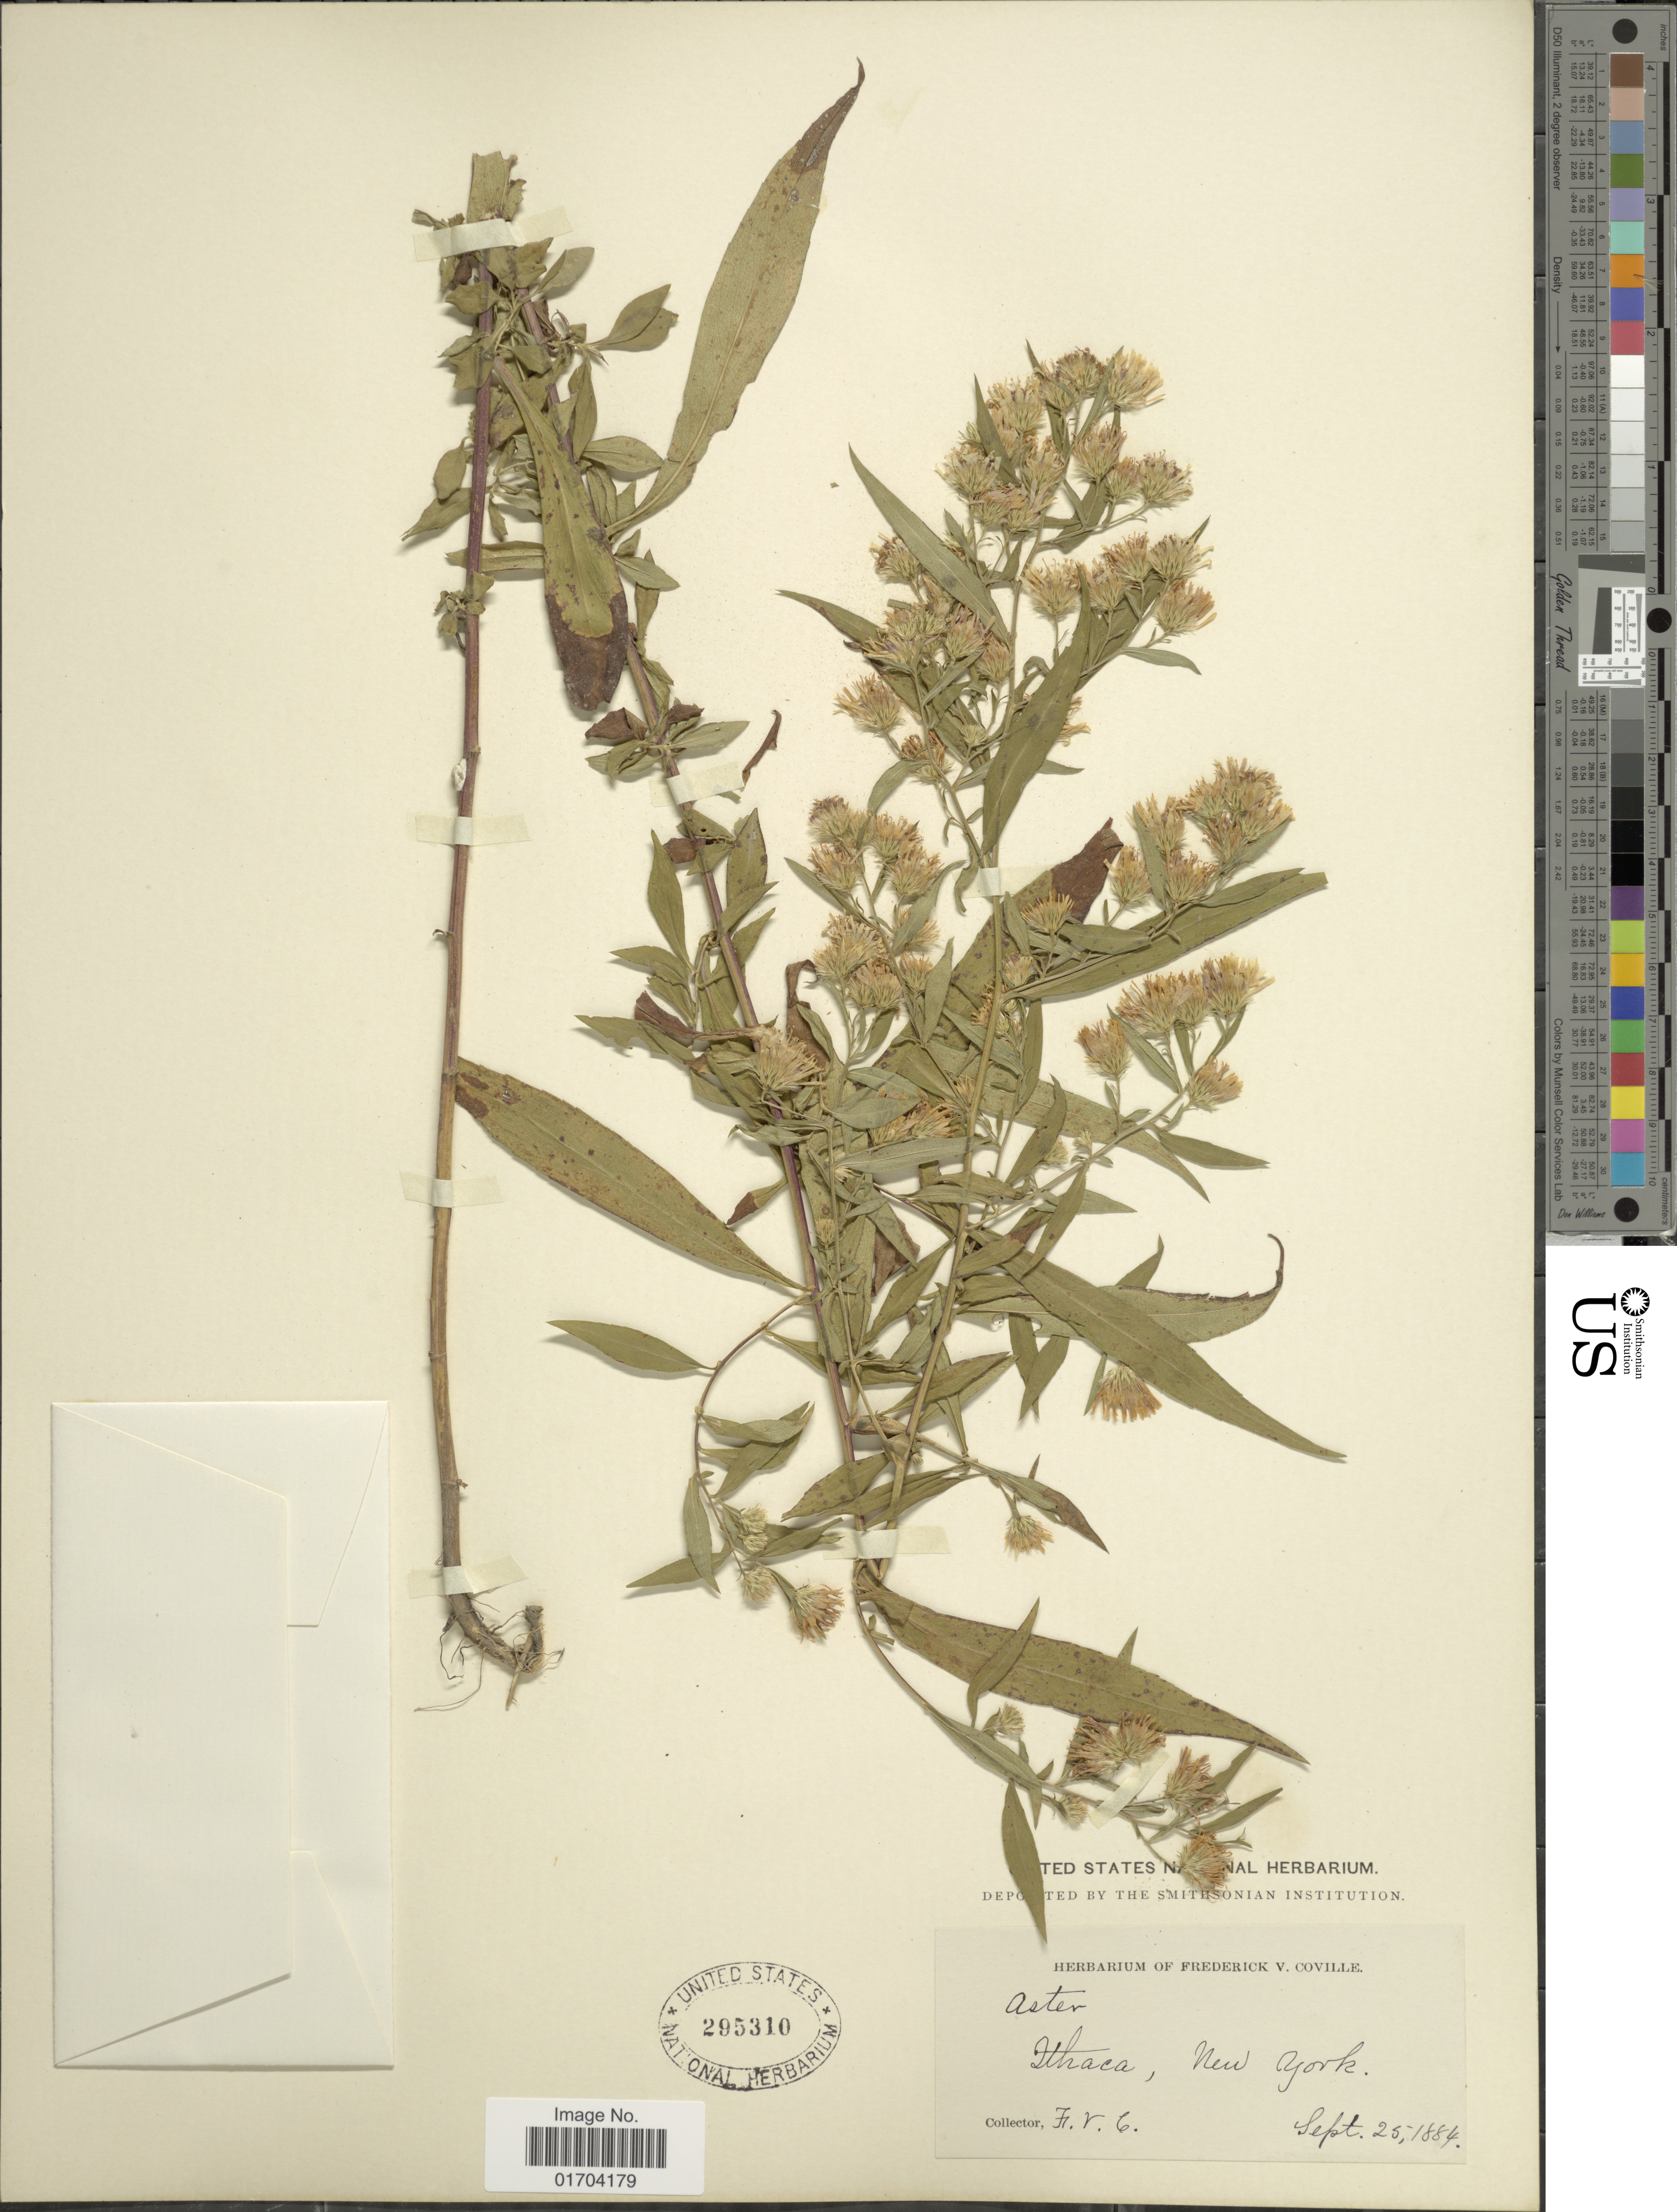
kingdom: Plantae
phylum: Tracheophyta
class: Magnoliopsida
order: Asterales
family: Asteraceae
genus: Symphyotrichum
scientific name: Symphyotrichum sp.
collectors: F. V. Coville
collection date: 1884-09-25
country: United States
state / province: New York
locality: Ithaca.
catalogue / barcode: US 295310